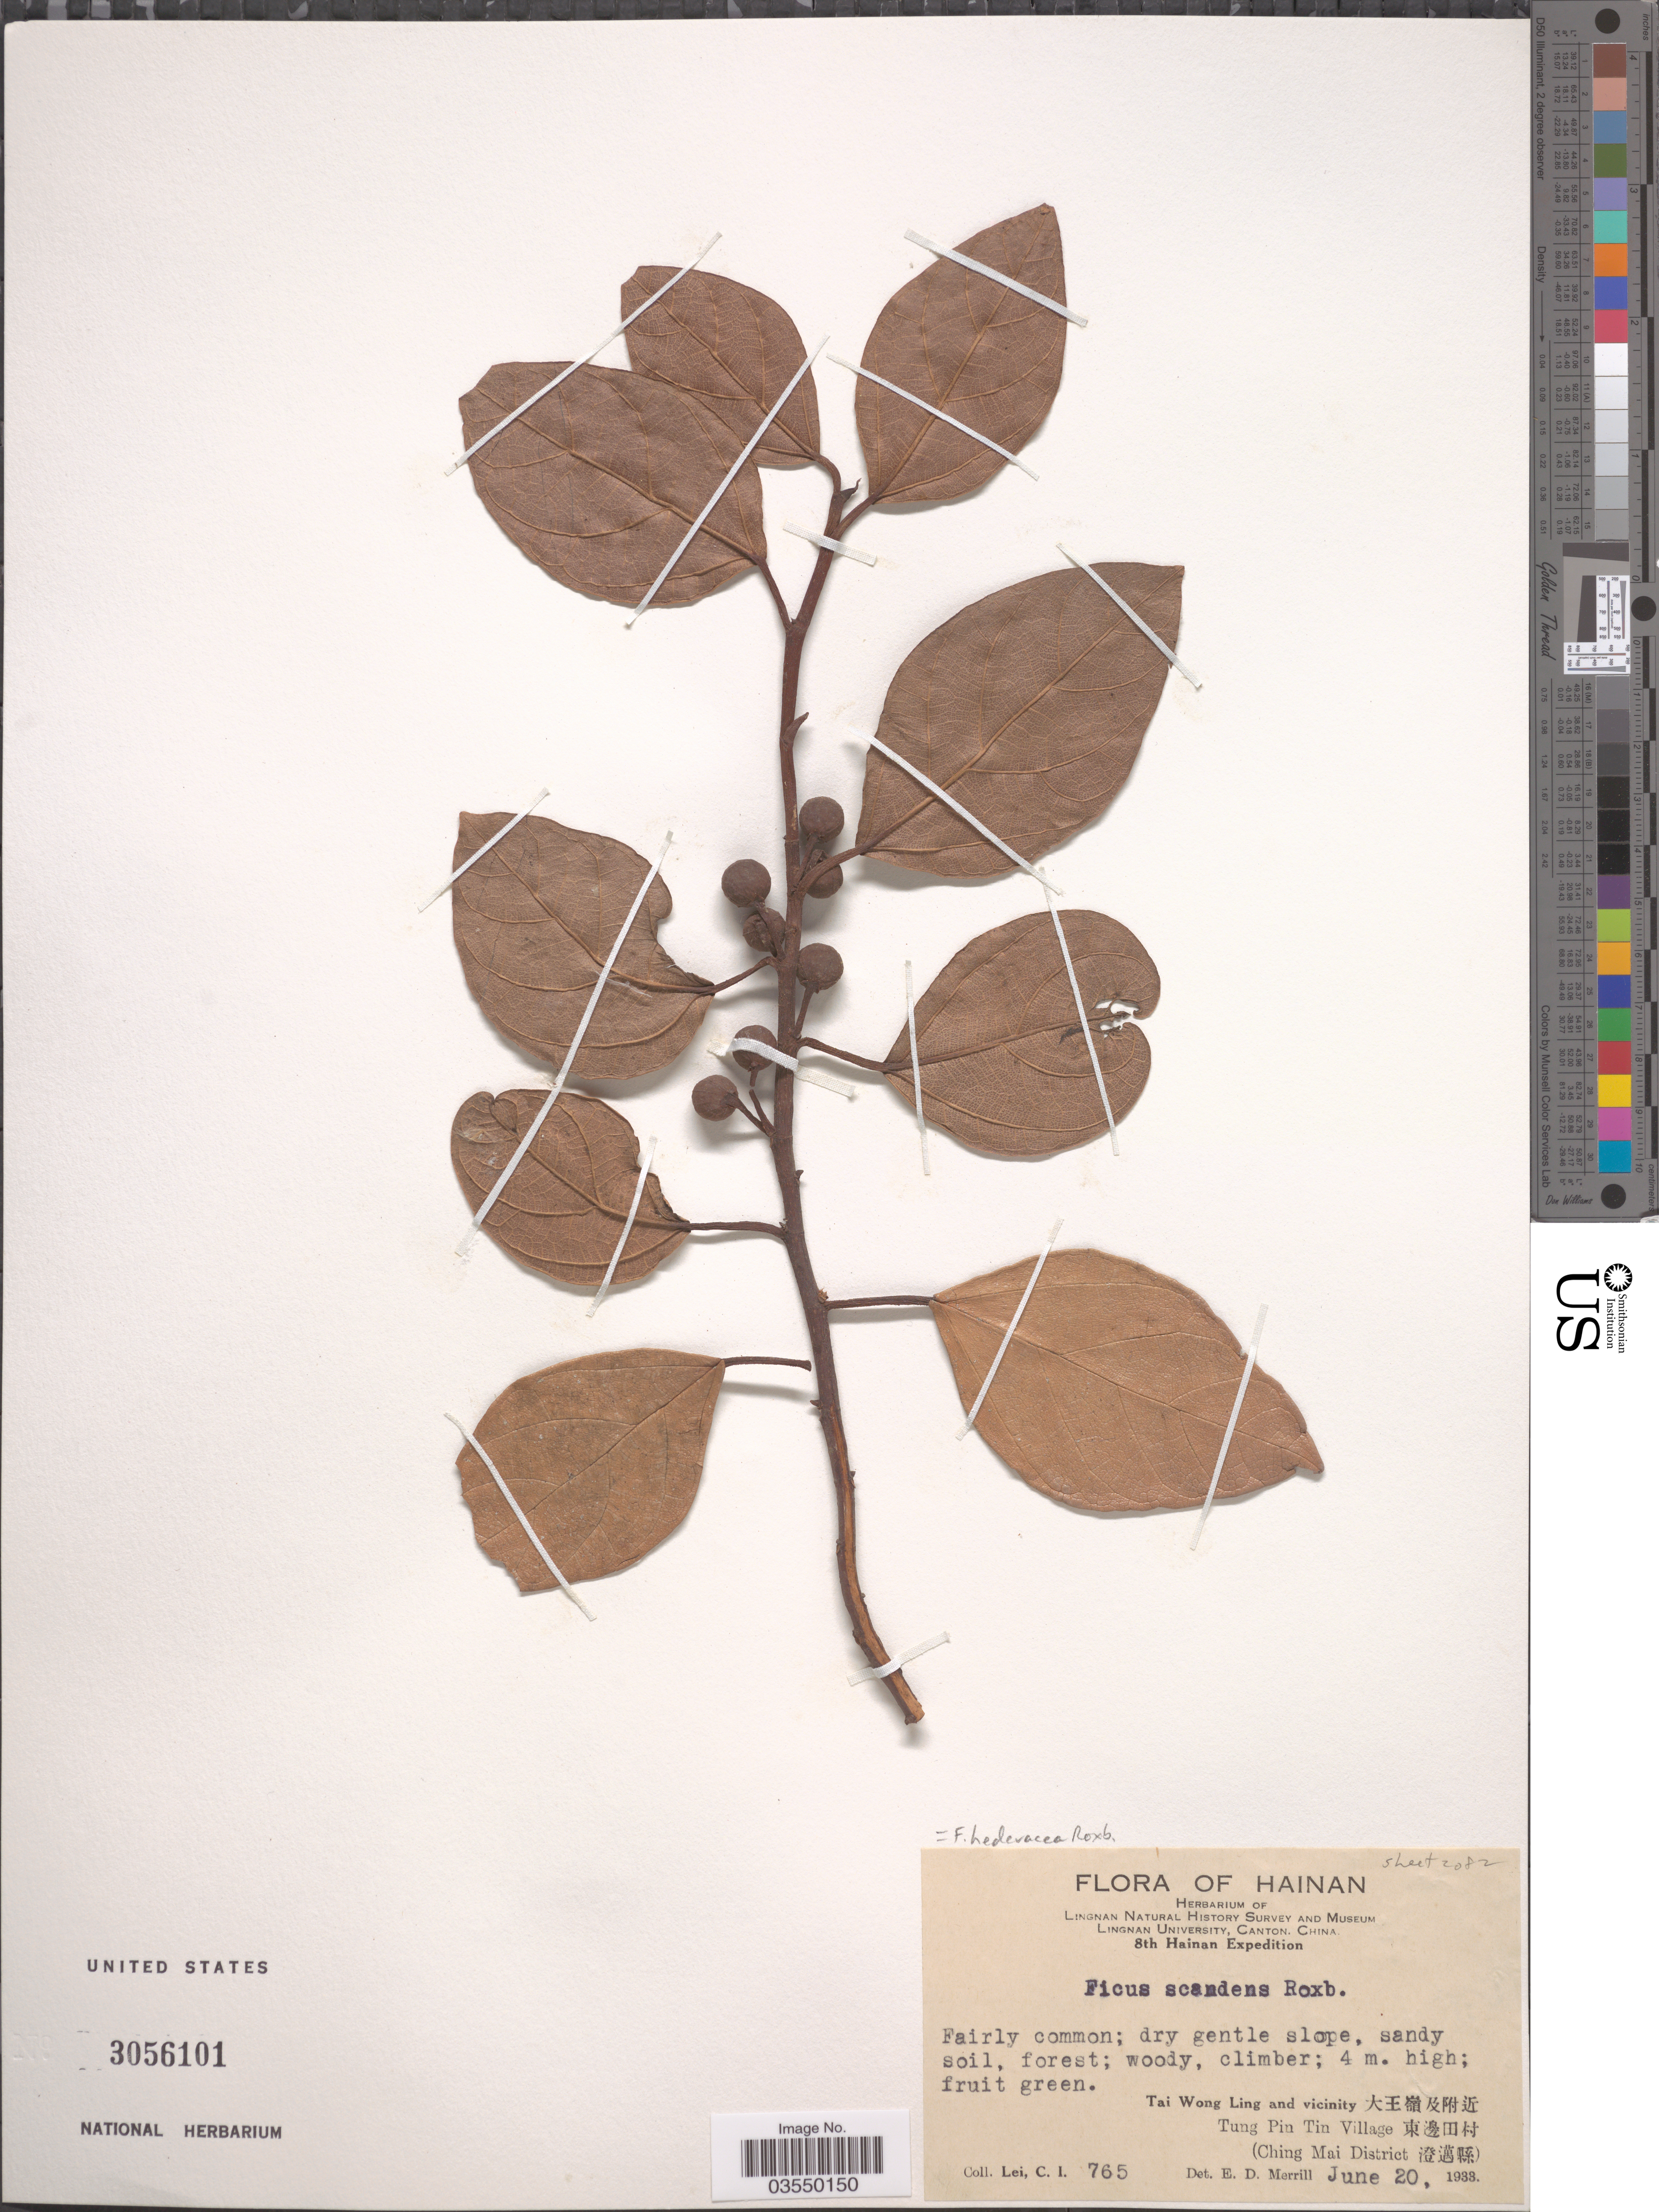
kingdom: Plantae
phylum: Tracheophyta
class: Magnoliopsida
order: Rosales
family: Moraceae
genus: Ficus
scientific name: Ficus hederacea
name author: Roxb.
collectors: C. I. Lei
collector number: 765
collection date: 1933-06-20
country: China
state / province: Hainan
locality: Tai Wong Ling and vicinity X. Tung Pin Tin Village X (Ching Mai District X).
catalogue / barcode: US 3056101